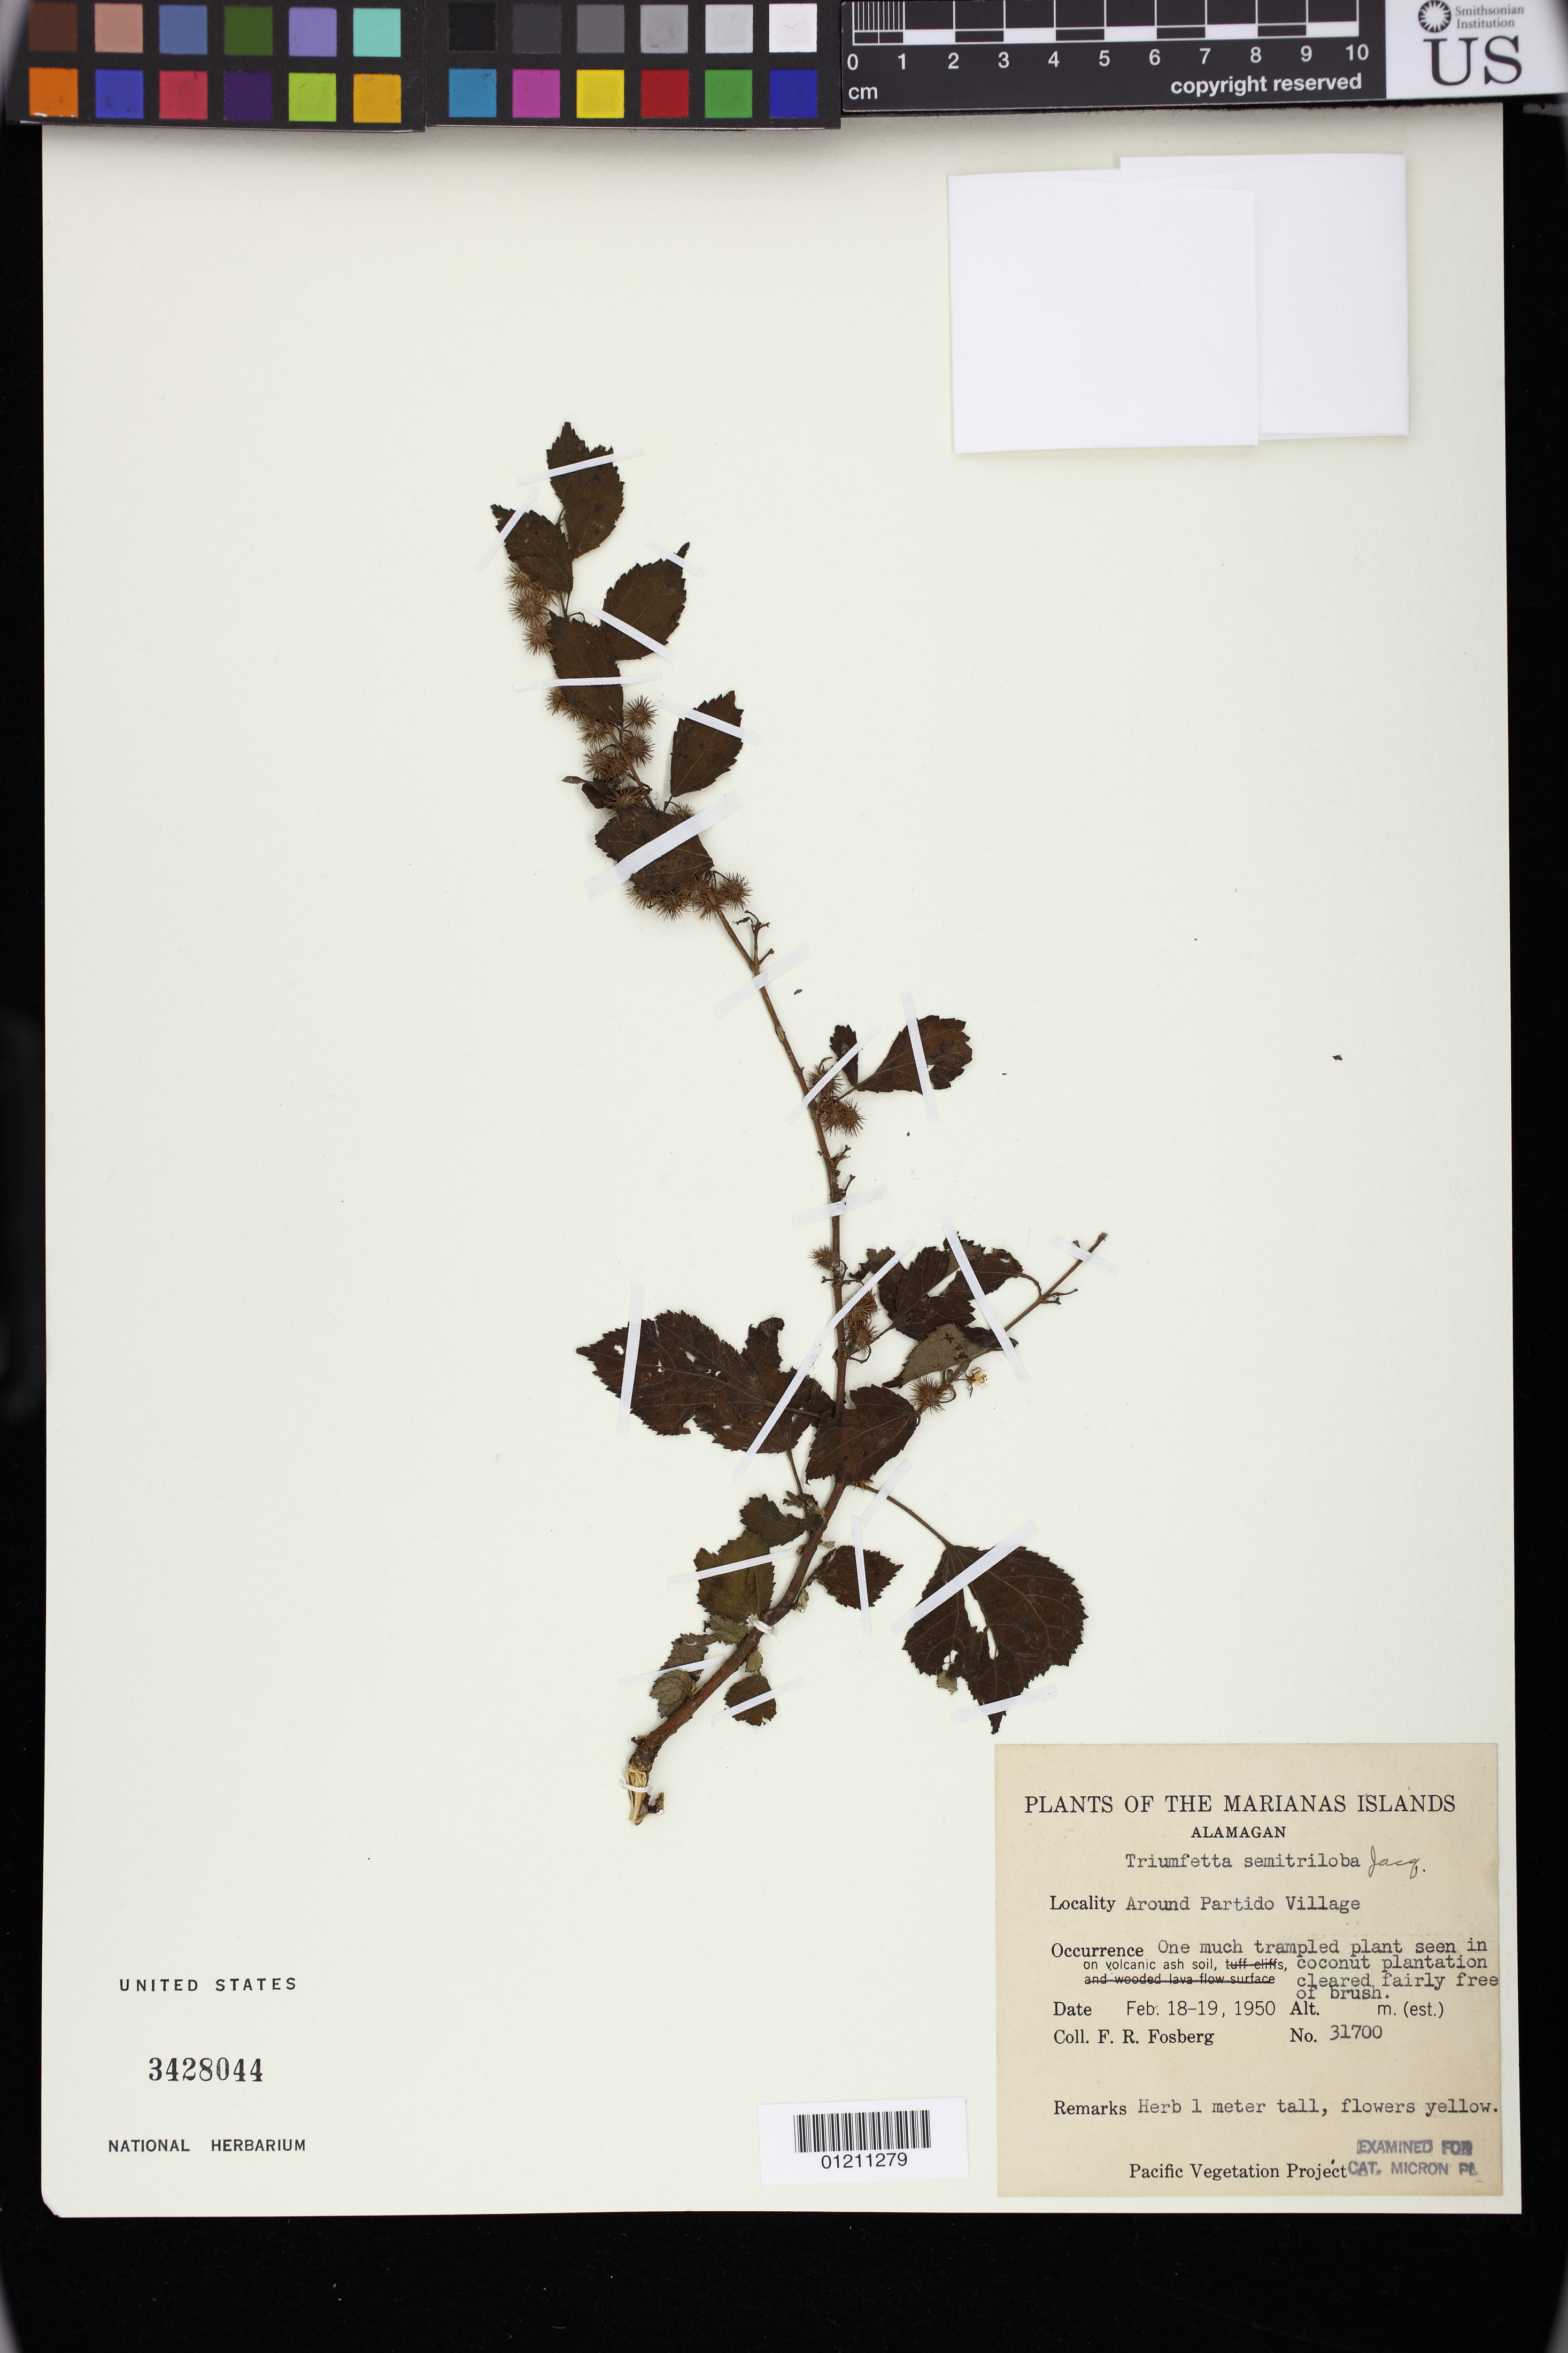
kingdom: Plantae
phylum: Tracheophyta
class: Magnoliopsida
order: Malvales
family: Malvaceae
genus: Triumfetta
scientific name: Triumfetta rhomboidea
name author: Jacq.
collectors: F. R. Fosberg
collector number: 31700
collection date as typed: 18 Feb 1950 to 19 Feb 1950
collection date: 1950-02-18/1950-02-19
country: Northern Mariana Islands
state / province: Northern Islands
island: Alamagan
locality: Marianas Islands, Alamagan: . Around Partido Village, coconut plantation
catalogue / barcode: US 3428044